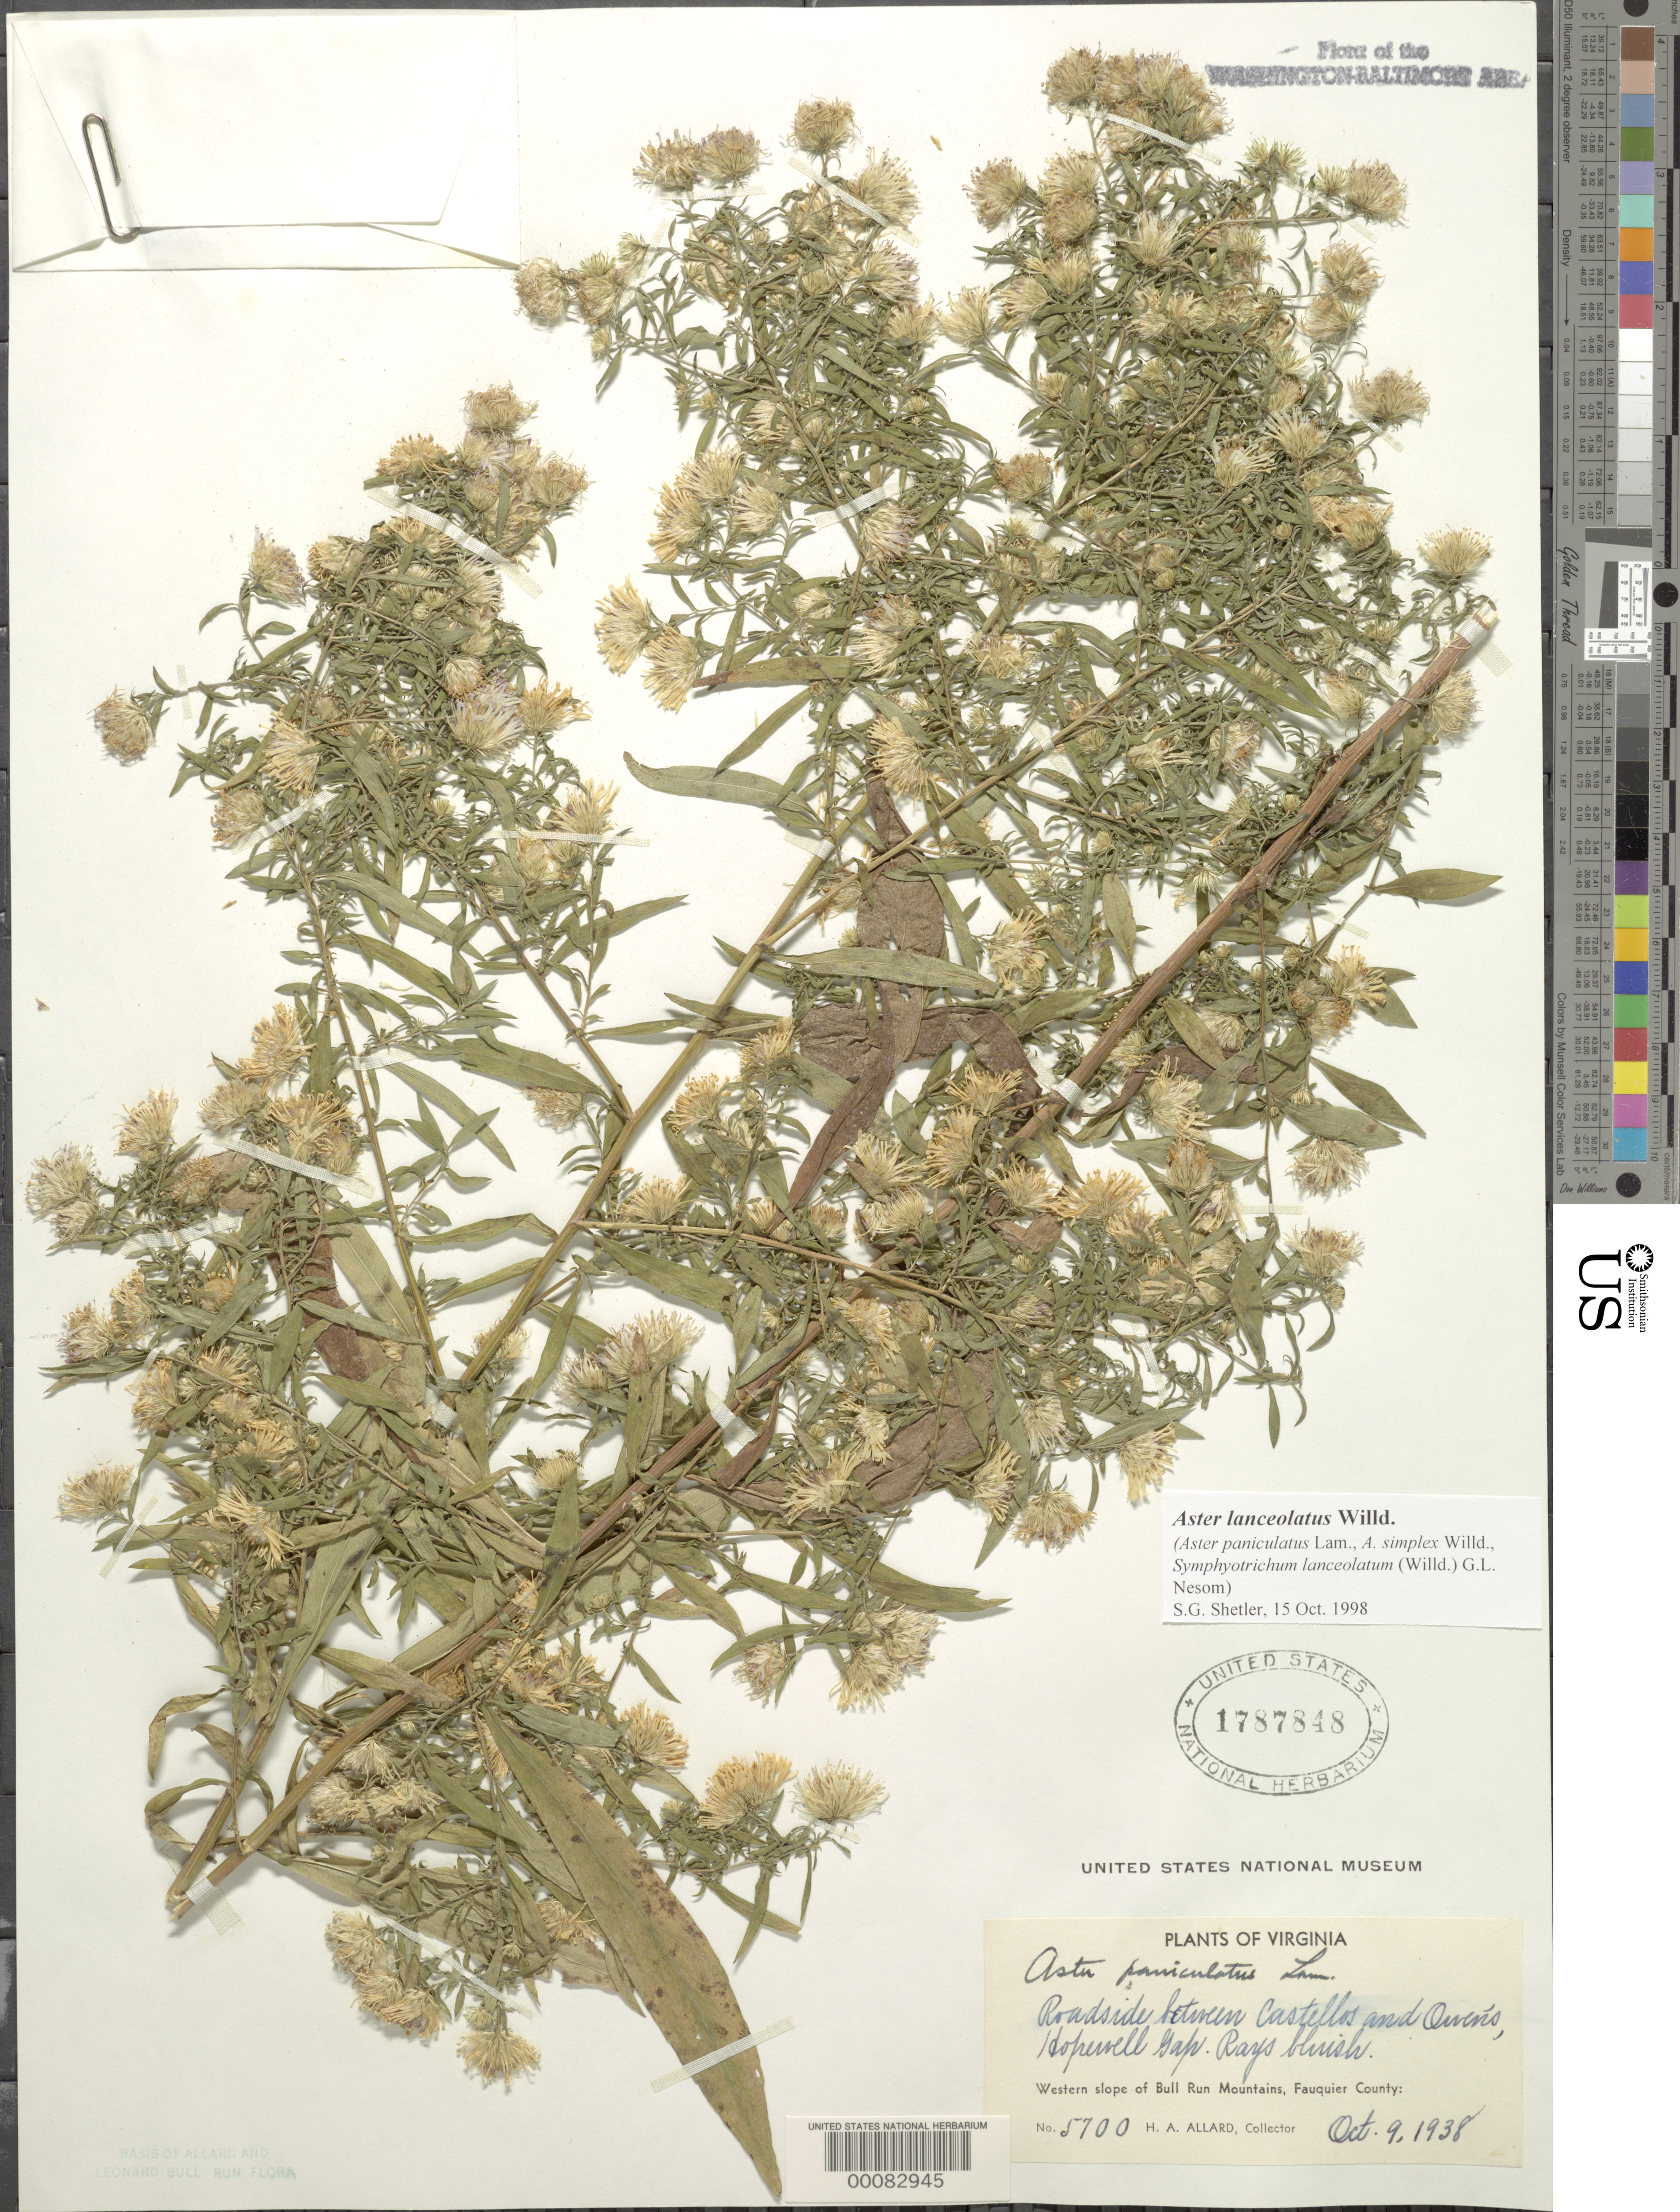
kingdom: Plantae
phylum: Tracheophyta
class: Magnoliopsida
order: Asterales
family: Asteraceae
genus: Symphyotrichum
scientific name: Symphyotrichum lanceolatum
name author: (Willd.) G.L. Nesom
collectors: H. A. Allard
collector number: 5700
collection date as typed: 09 Oct 1939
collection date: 1939-10-09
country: United States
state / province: Virginia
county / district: Fauquier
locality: between Hopewell Gap and Castellos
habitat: Roadside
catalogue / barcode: US 1787848